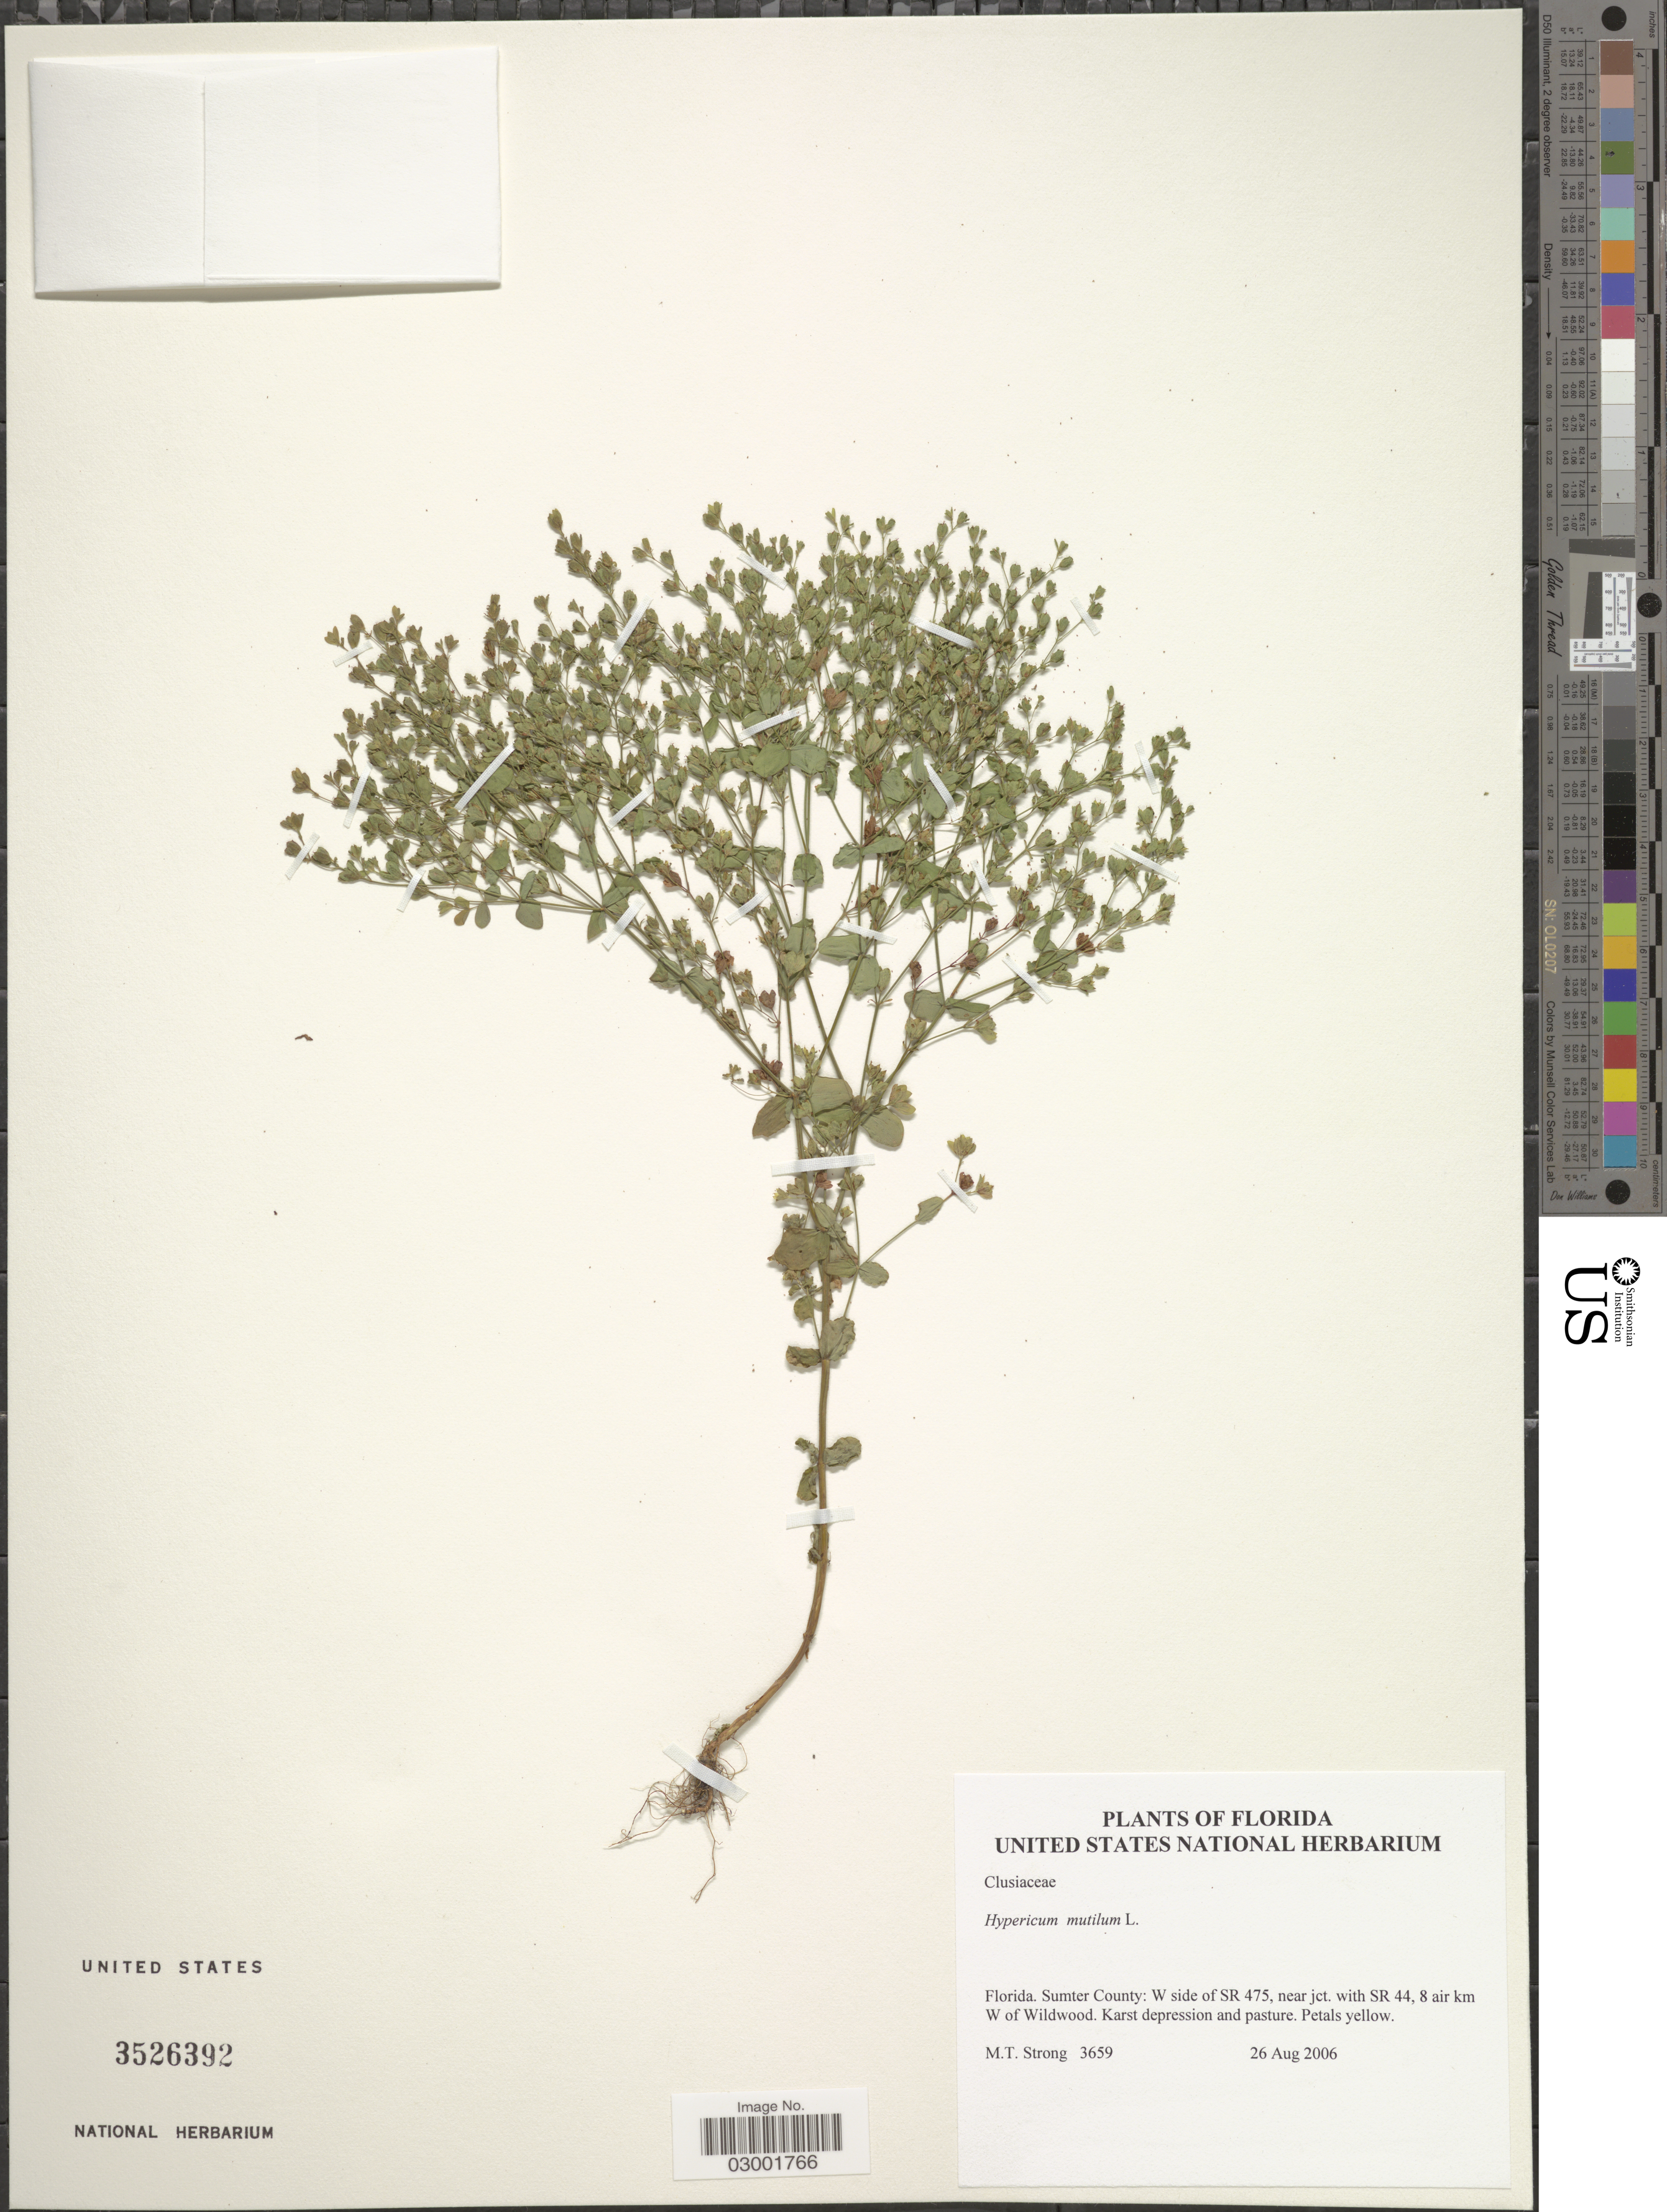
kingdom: Plantae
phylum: Tracheophyta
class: Magnoliopsida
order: Malpighiales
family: Hypericaceae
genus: Hypericum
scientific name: Hypericum mutilum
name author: L.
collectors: M. T. Strong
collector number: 3659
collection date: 2006-08-26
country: United States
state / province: Florida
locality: Florida. Sumter County: W side of SR 475, near jct. with SR 44, 8 air km W of Wildwood.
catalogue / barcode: US 3526392